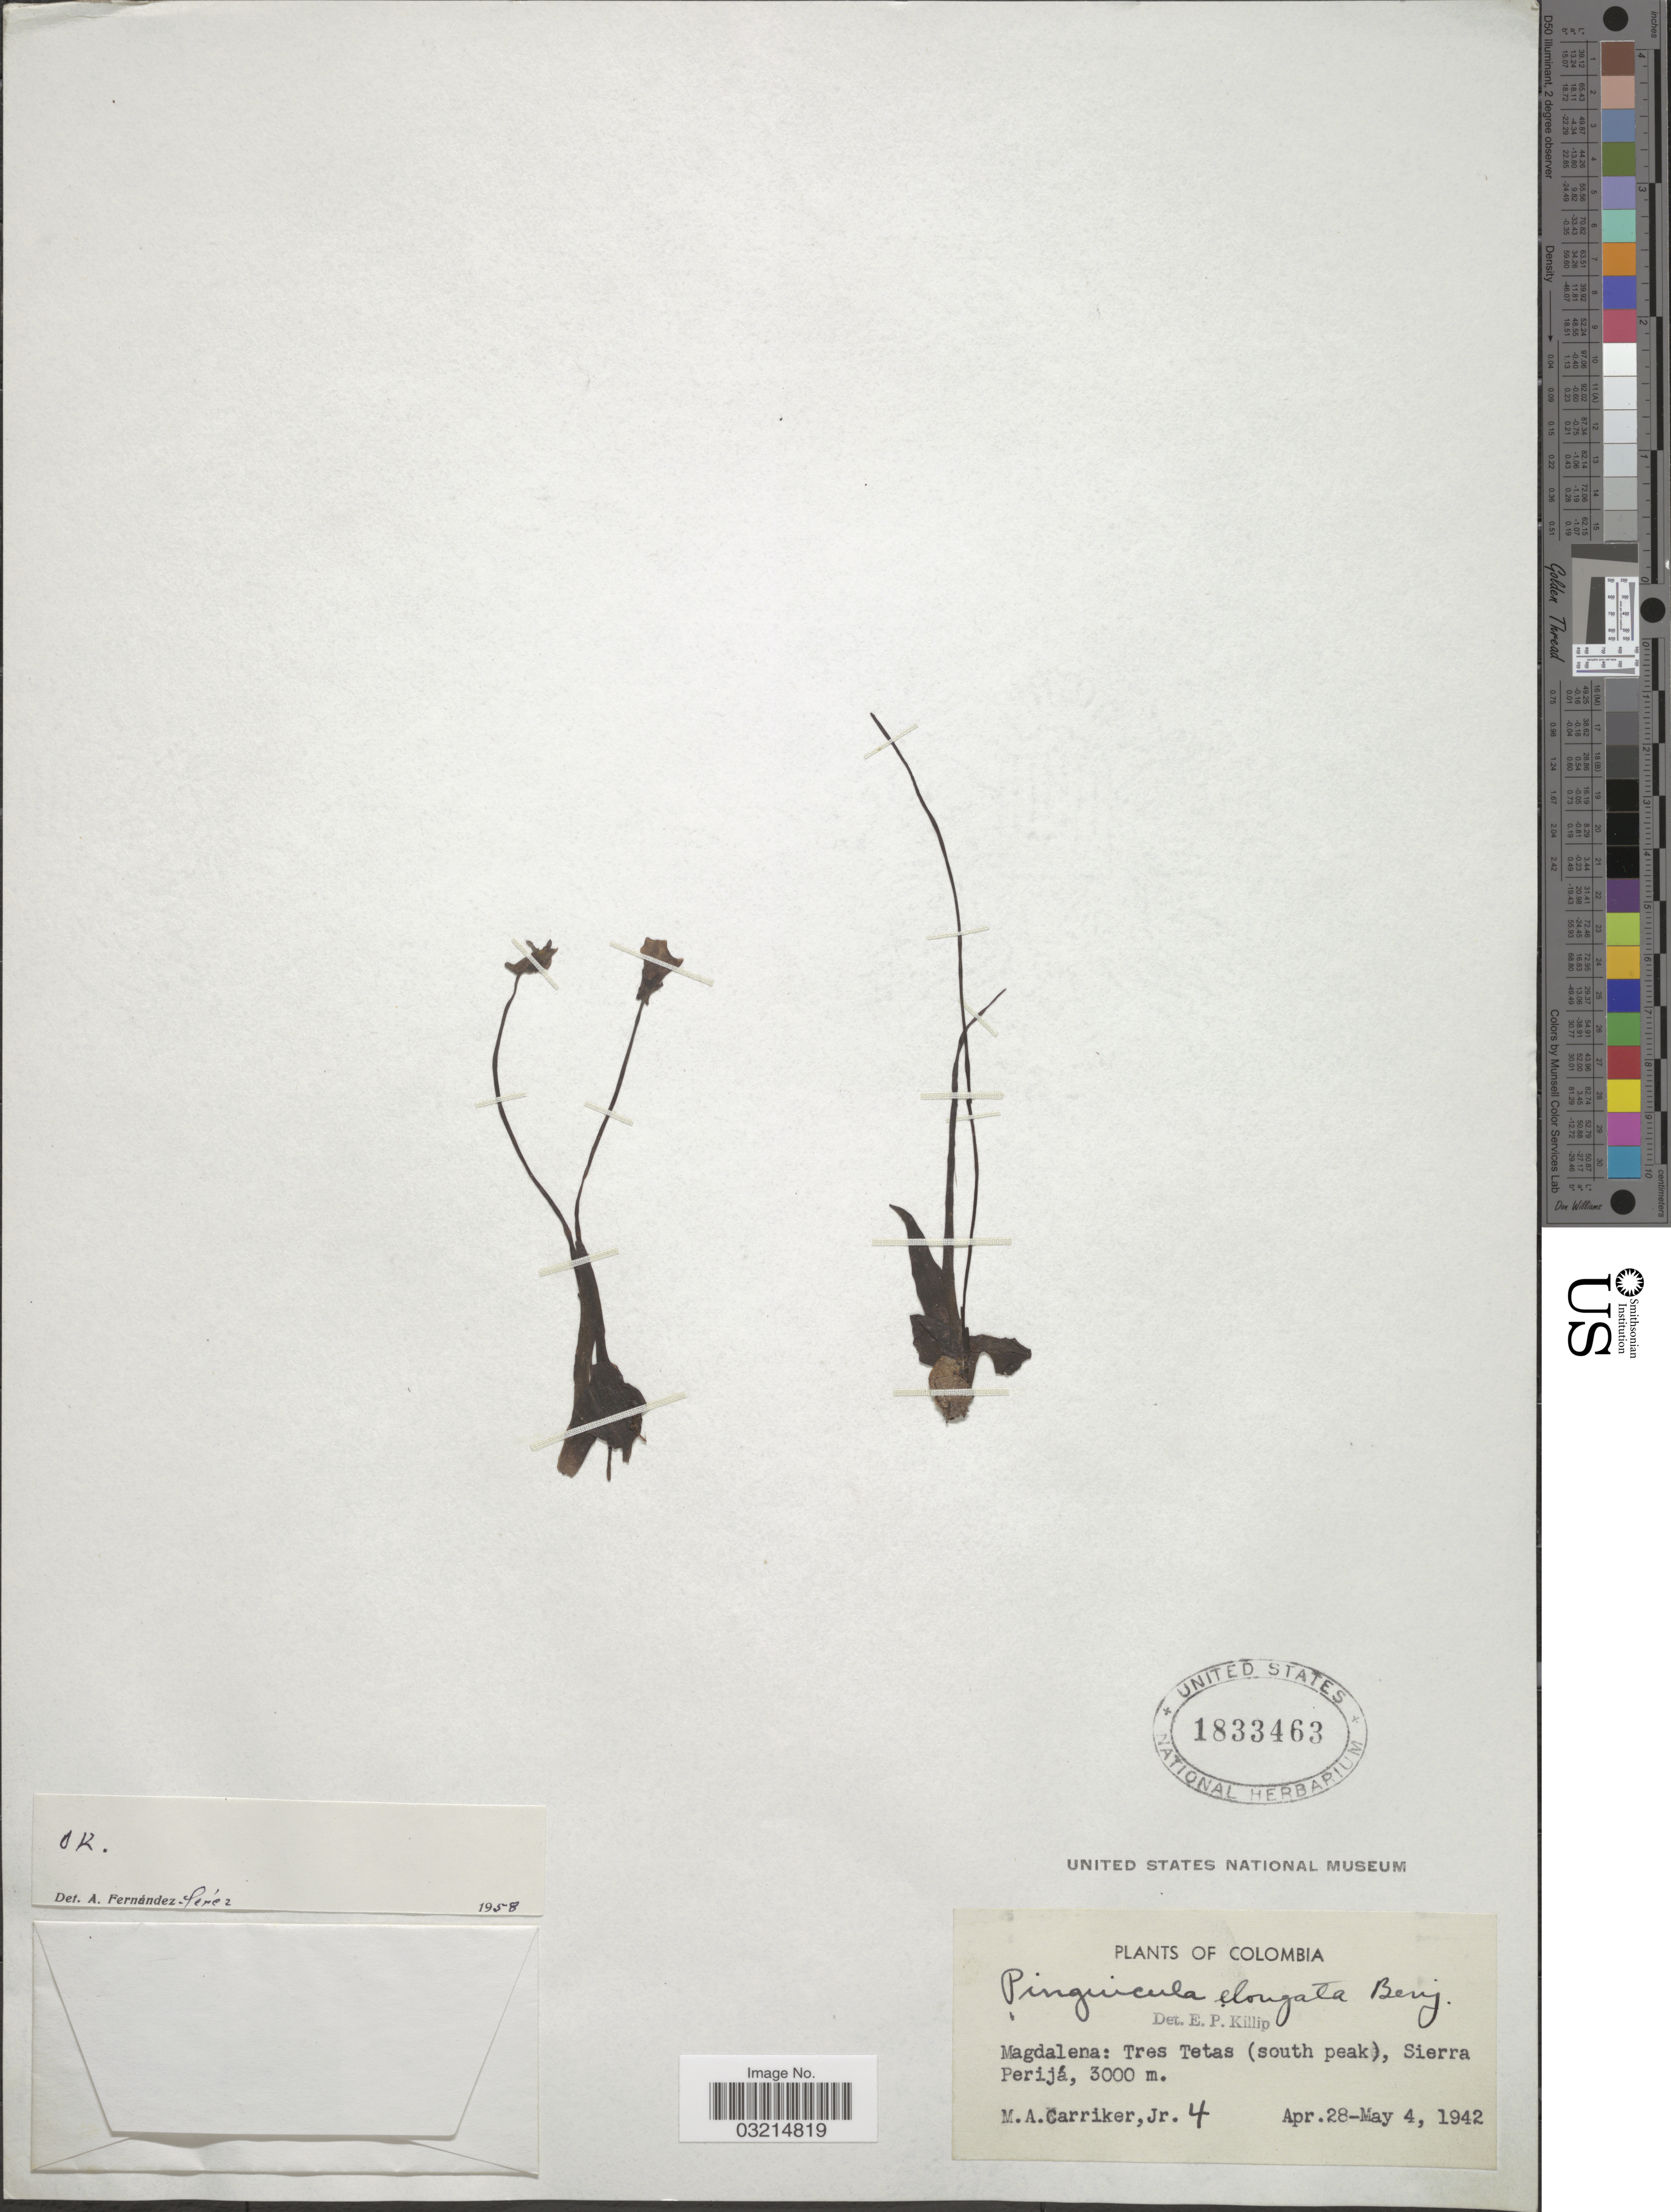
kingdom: Plantae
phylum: Tracheophyta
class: Magnoliopsida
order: Lamiales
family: Lentibulariaceae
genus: Pinguicula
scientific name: Pinguicula elongata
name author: Benj.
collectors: M. A. Carriker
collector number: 4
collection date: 1942-04-28/1942-05-04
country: Colombia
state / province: Magdalena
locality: Tres Tetas (south peak), Sierra Perijá.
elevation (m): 3000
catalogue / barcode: US 1833463